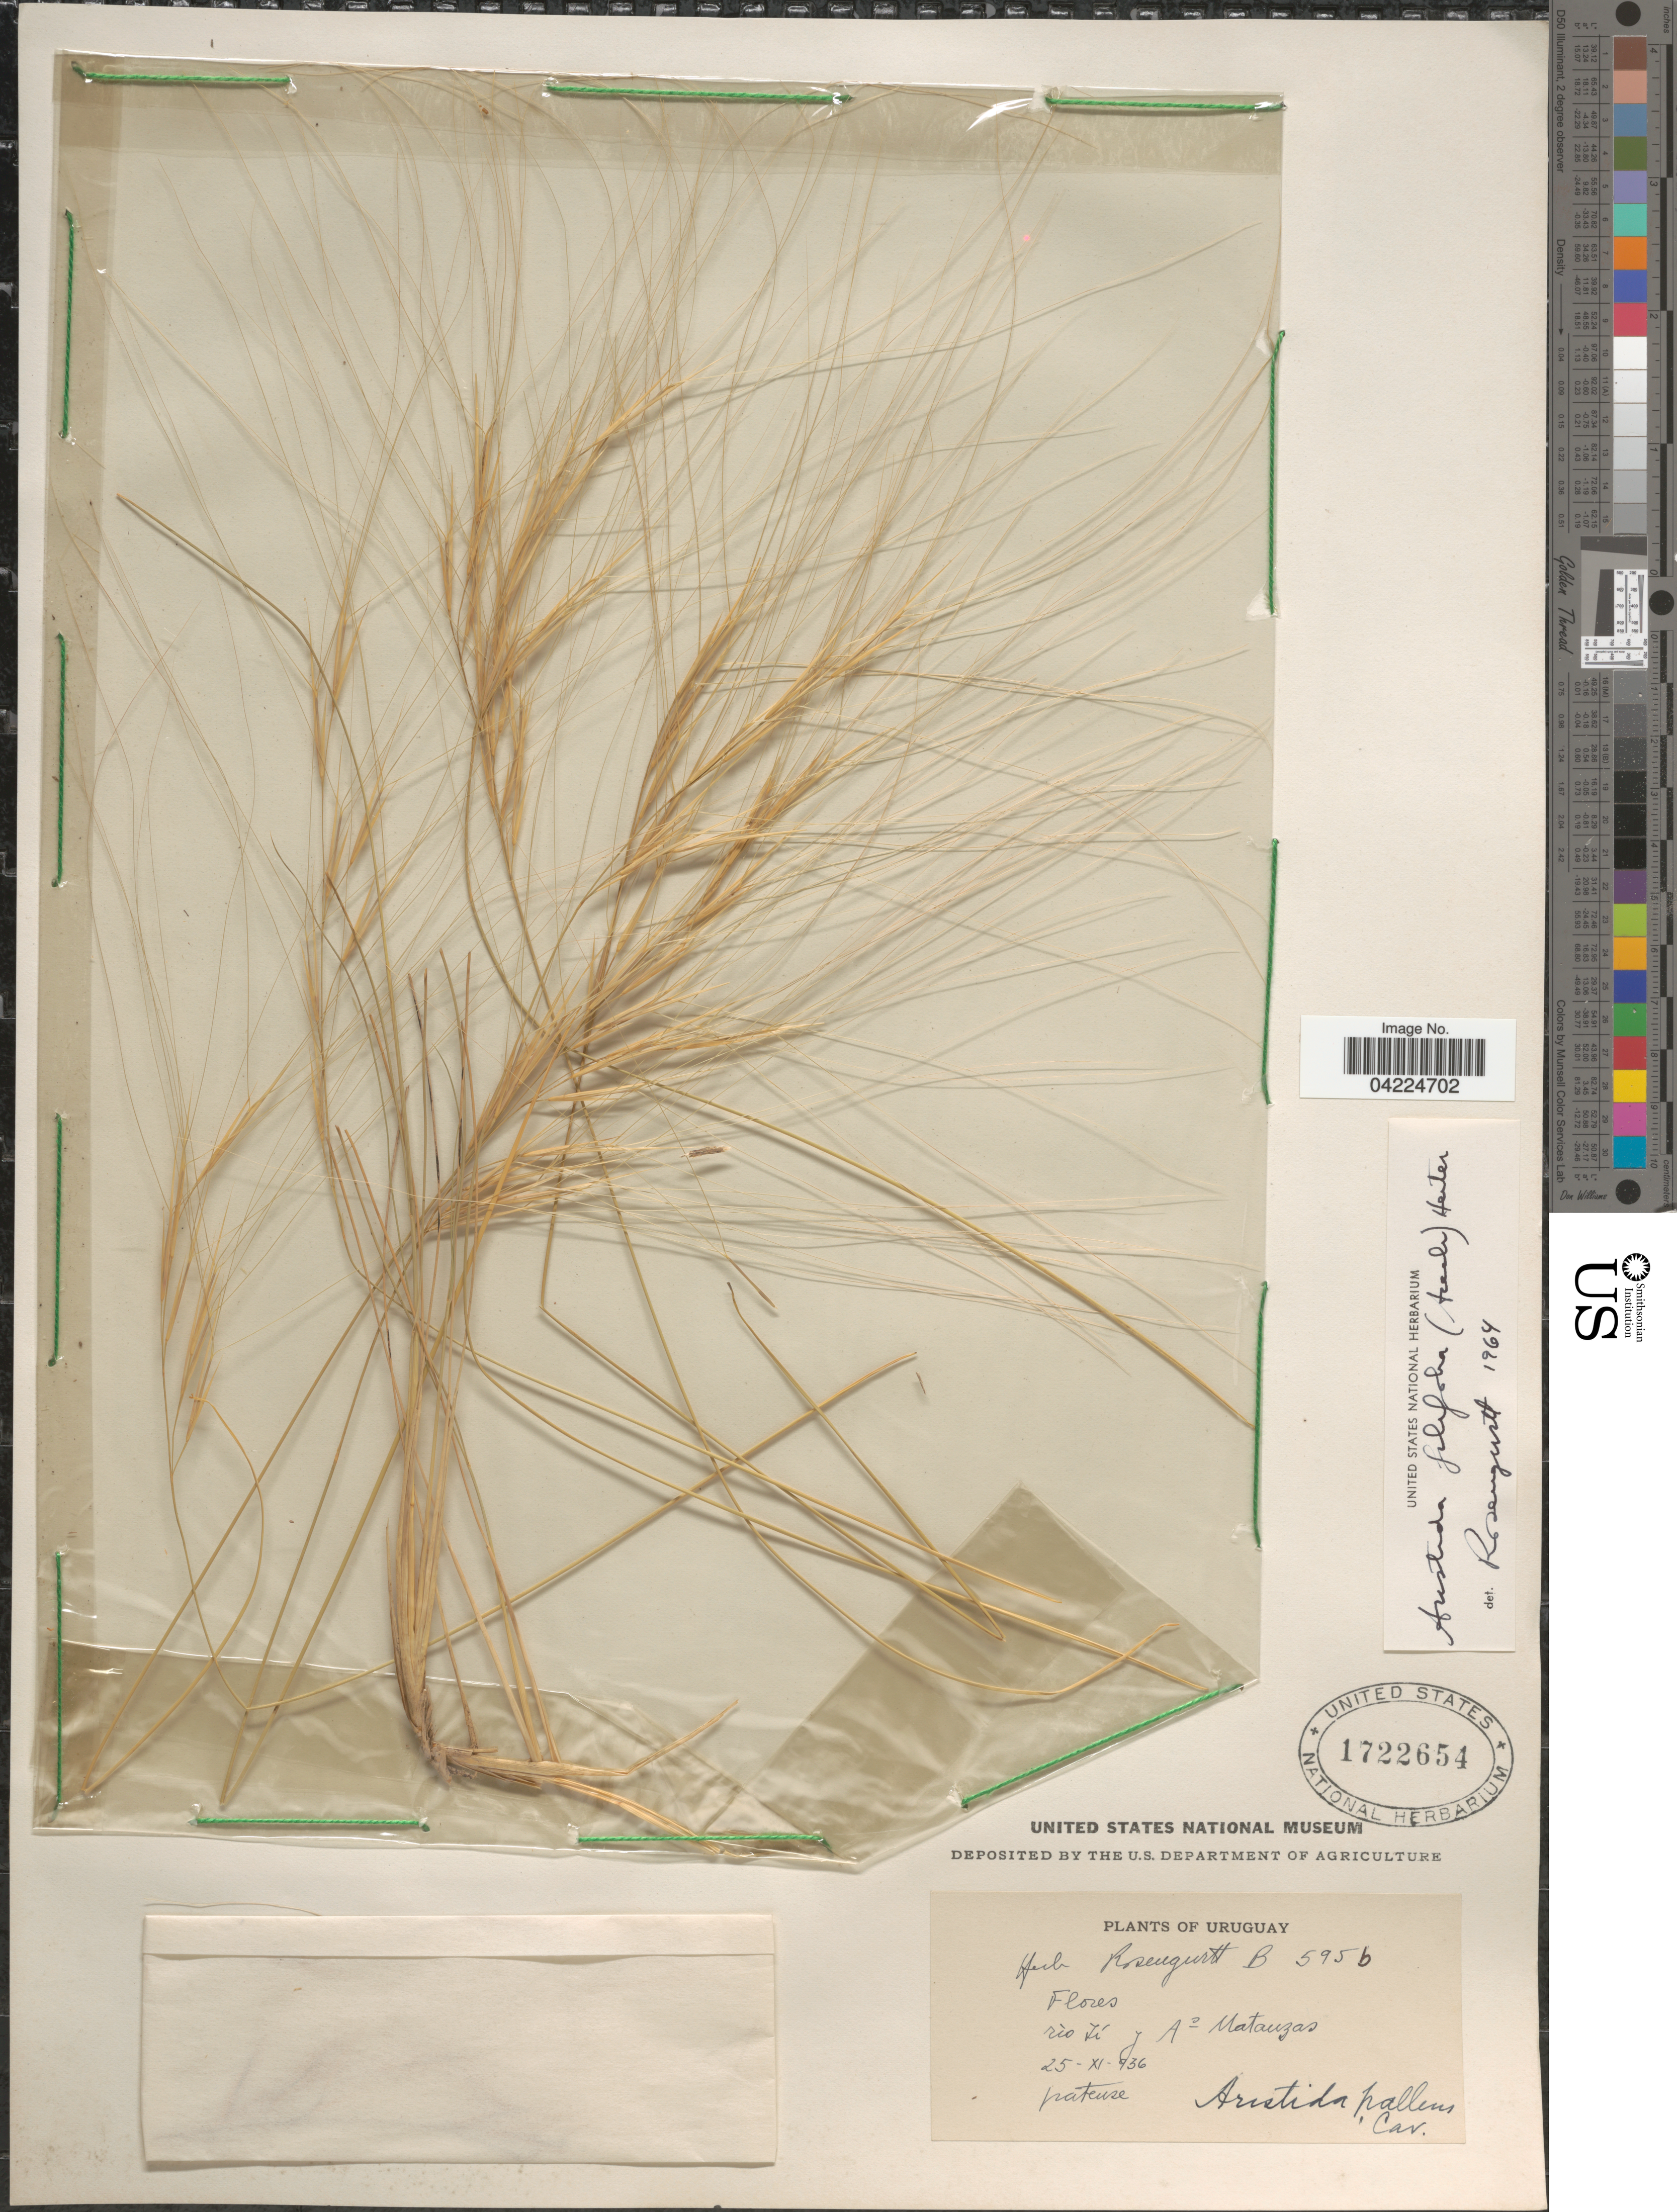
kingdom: Plantae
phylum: Tracheophyta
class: Liliopsida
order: Poales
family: Poaceae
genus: Aristida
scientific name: Aristida filifolia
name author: (Areali) Hecter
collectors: ex herb. Rosengurtt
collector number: B595b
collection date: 1936-11-25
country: Uruguay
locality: Rìo Yí y A° Matanzas.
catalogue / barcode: US 1722654